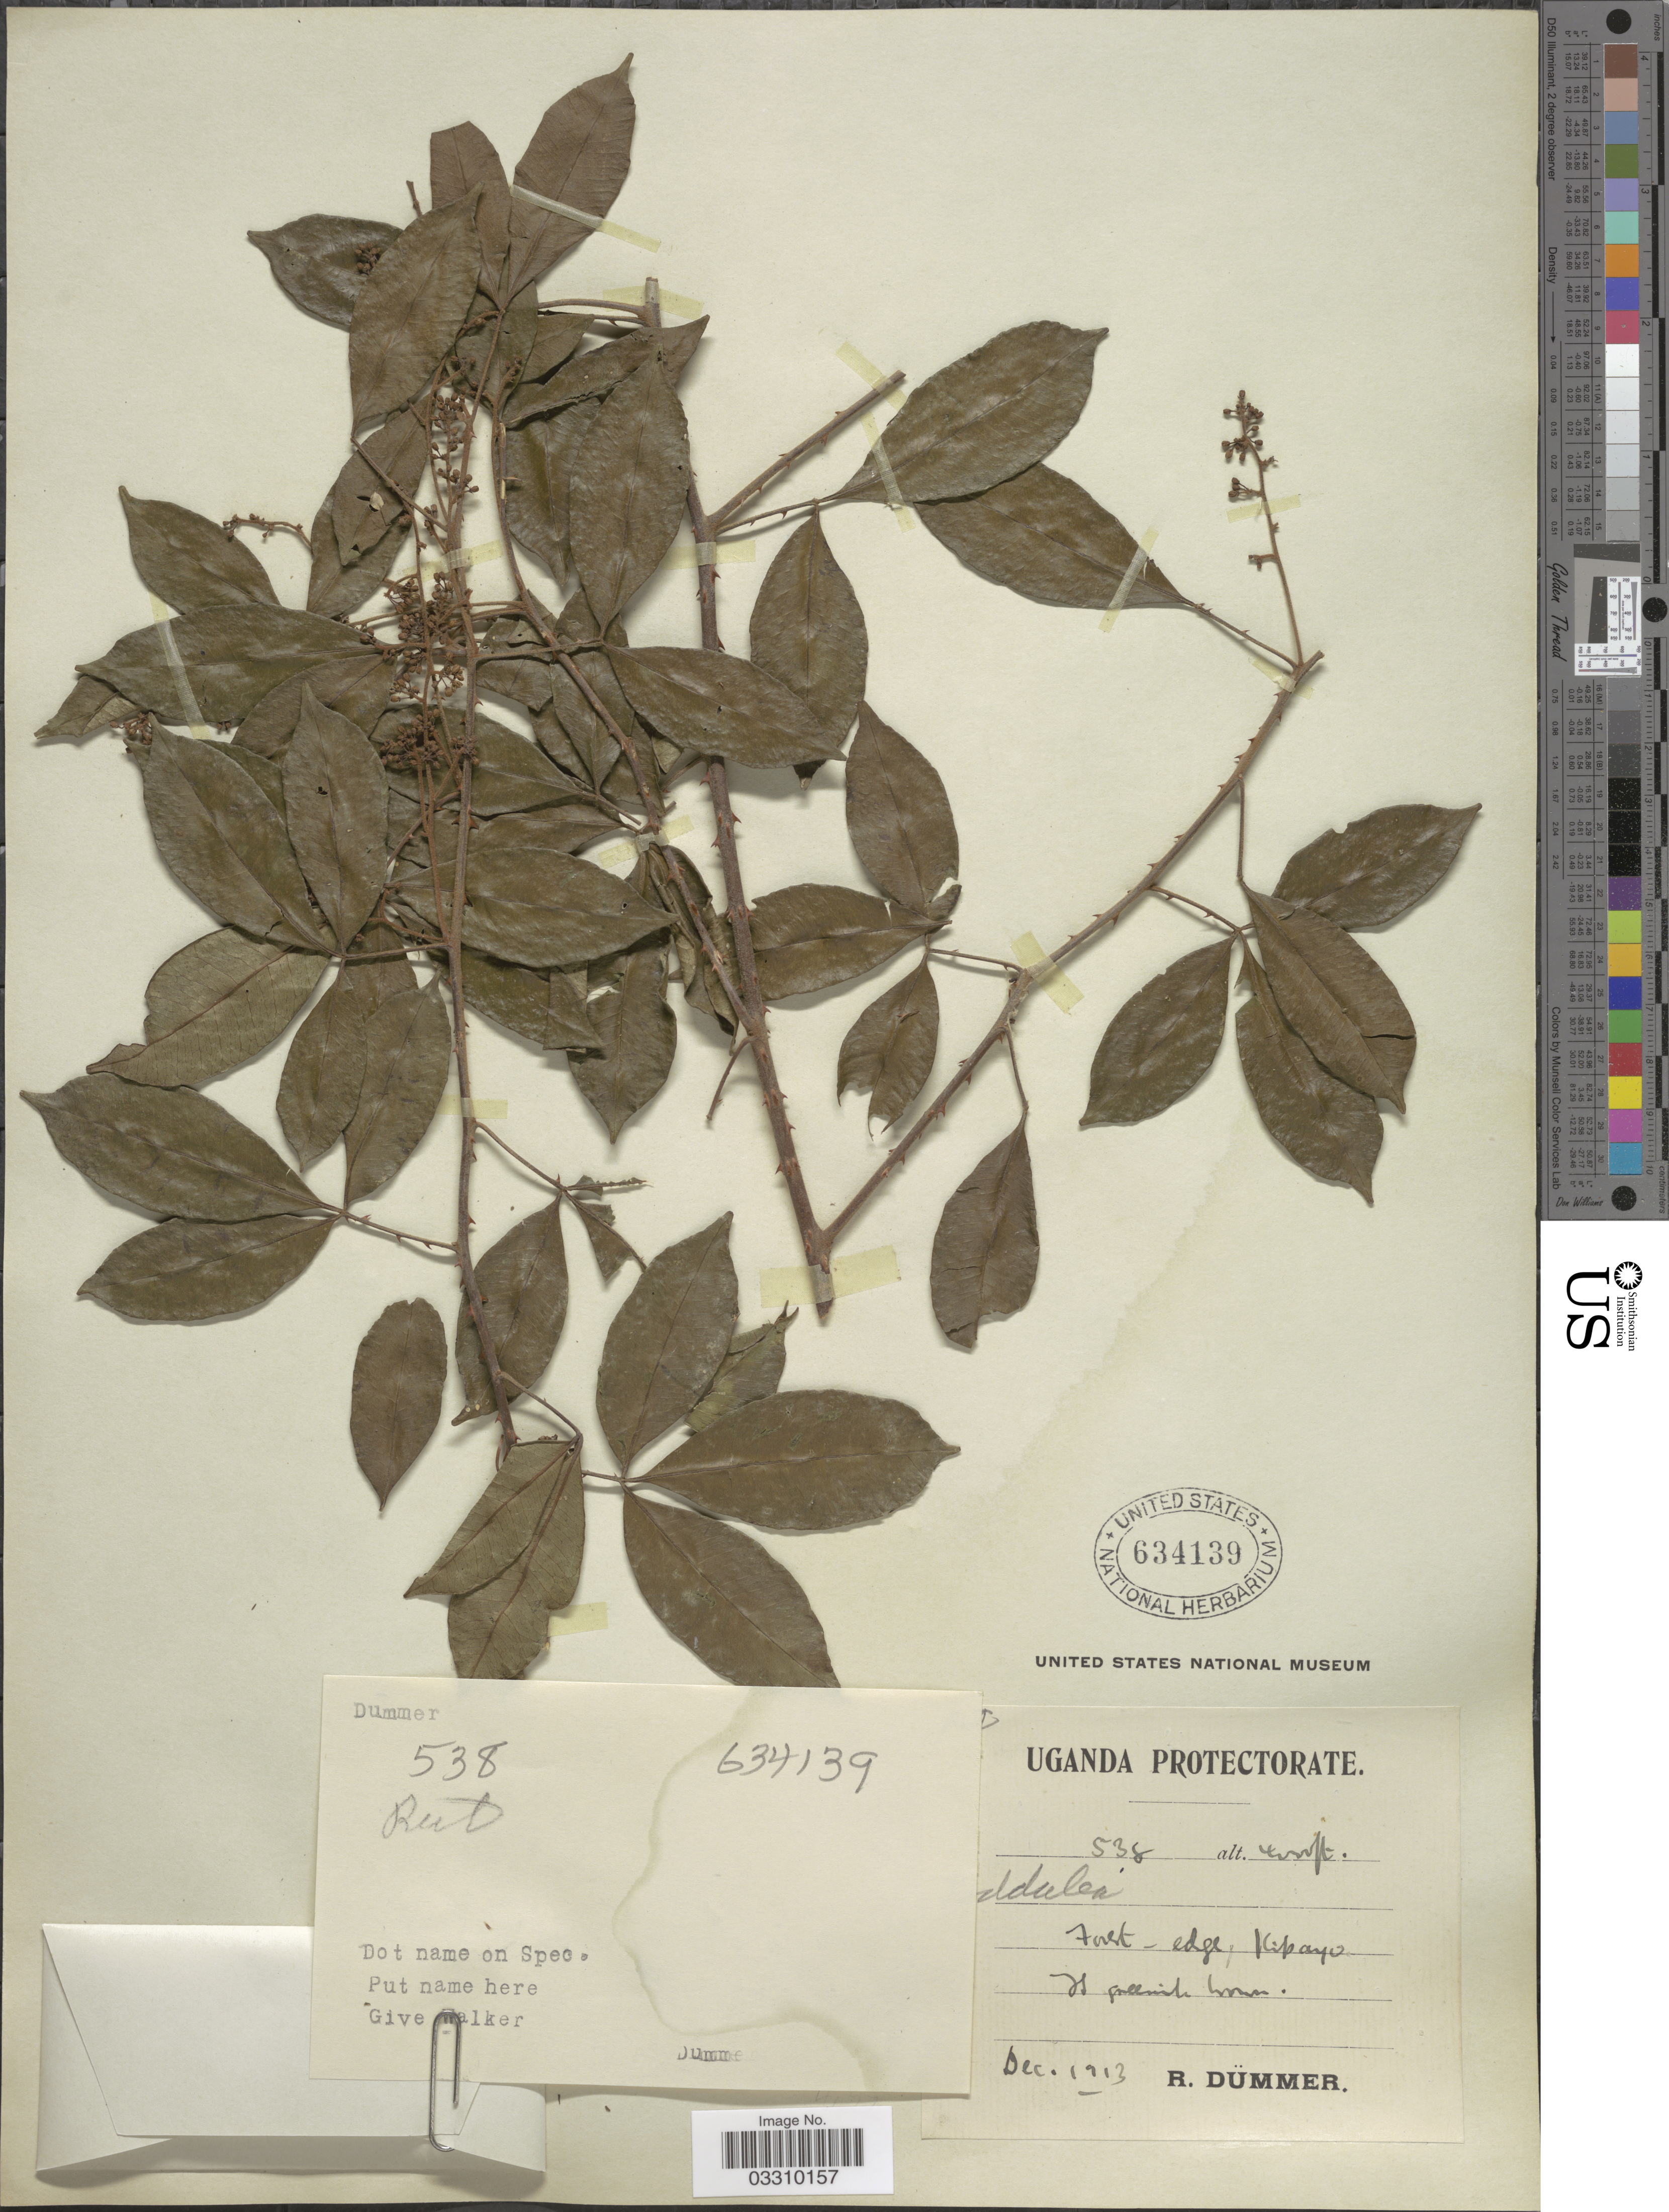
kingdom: Plantae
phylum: Tracheophyta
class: Magnoliopsida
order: Sapindales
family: Rutaceae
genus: Vepris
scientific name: Vepris sp.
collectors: R. A. Dümmer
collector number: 538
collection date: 1913-12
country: Uganda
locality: Kipayo.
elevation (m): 1219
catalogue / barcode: US 634139